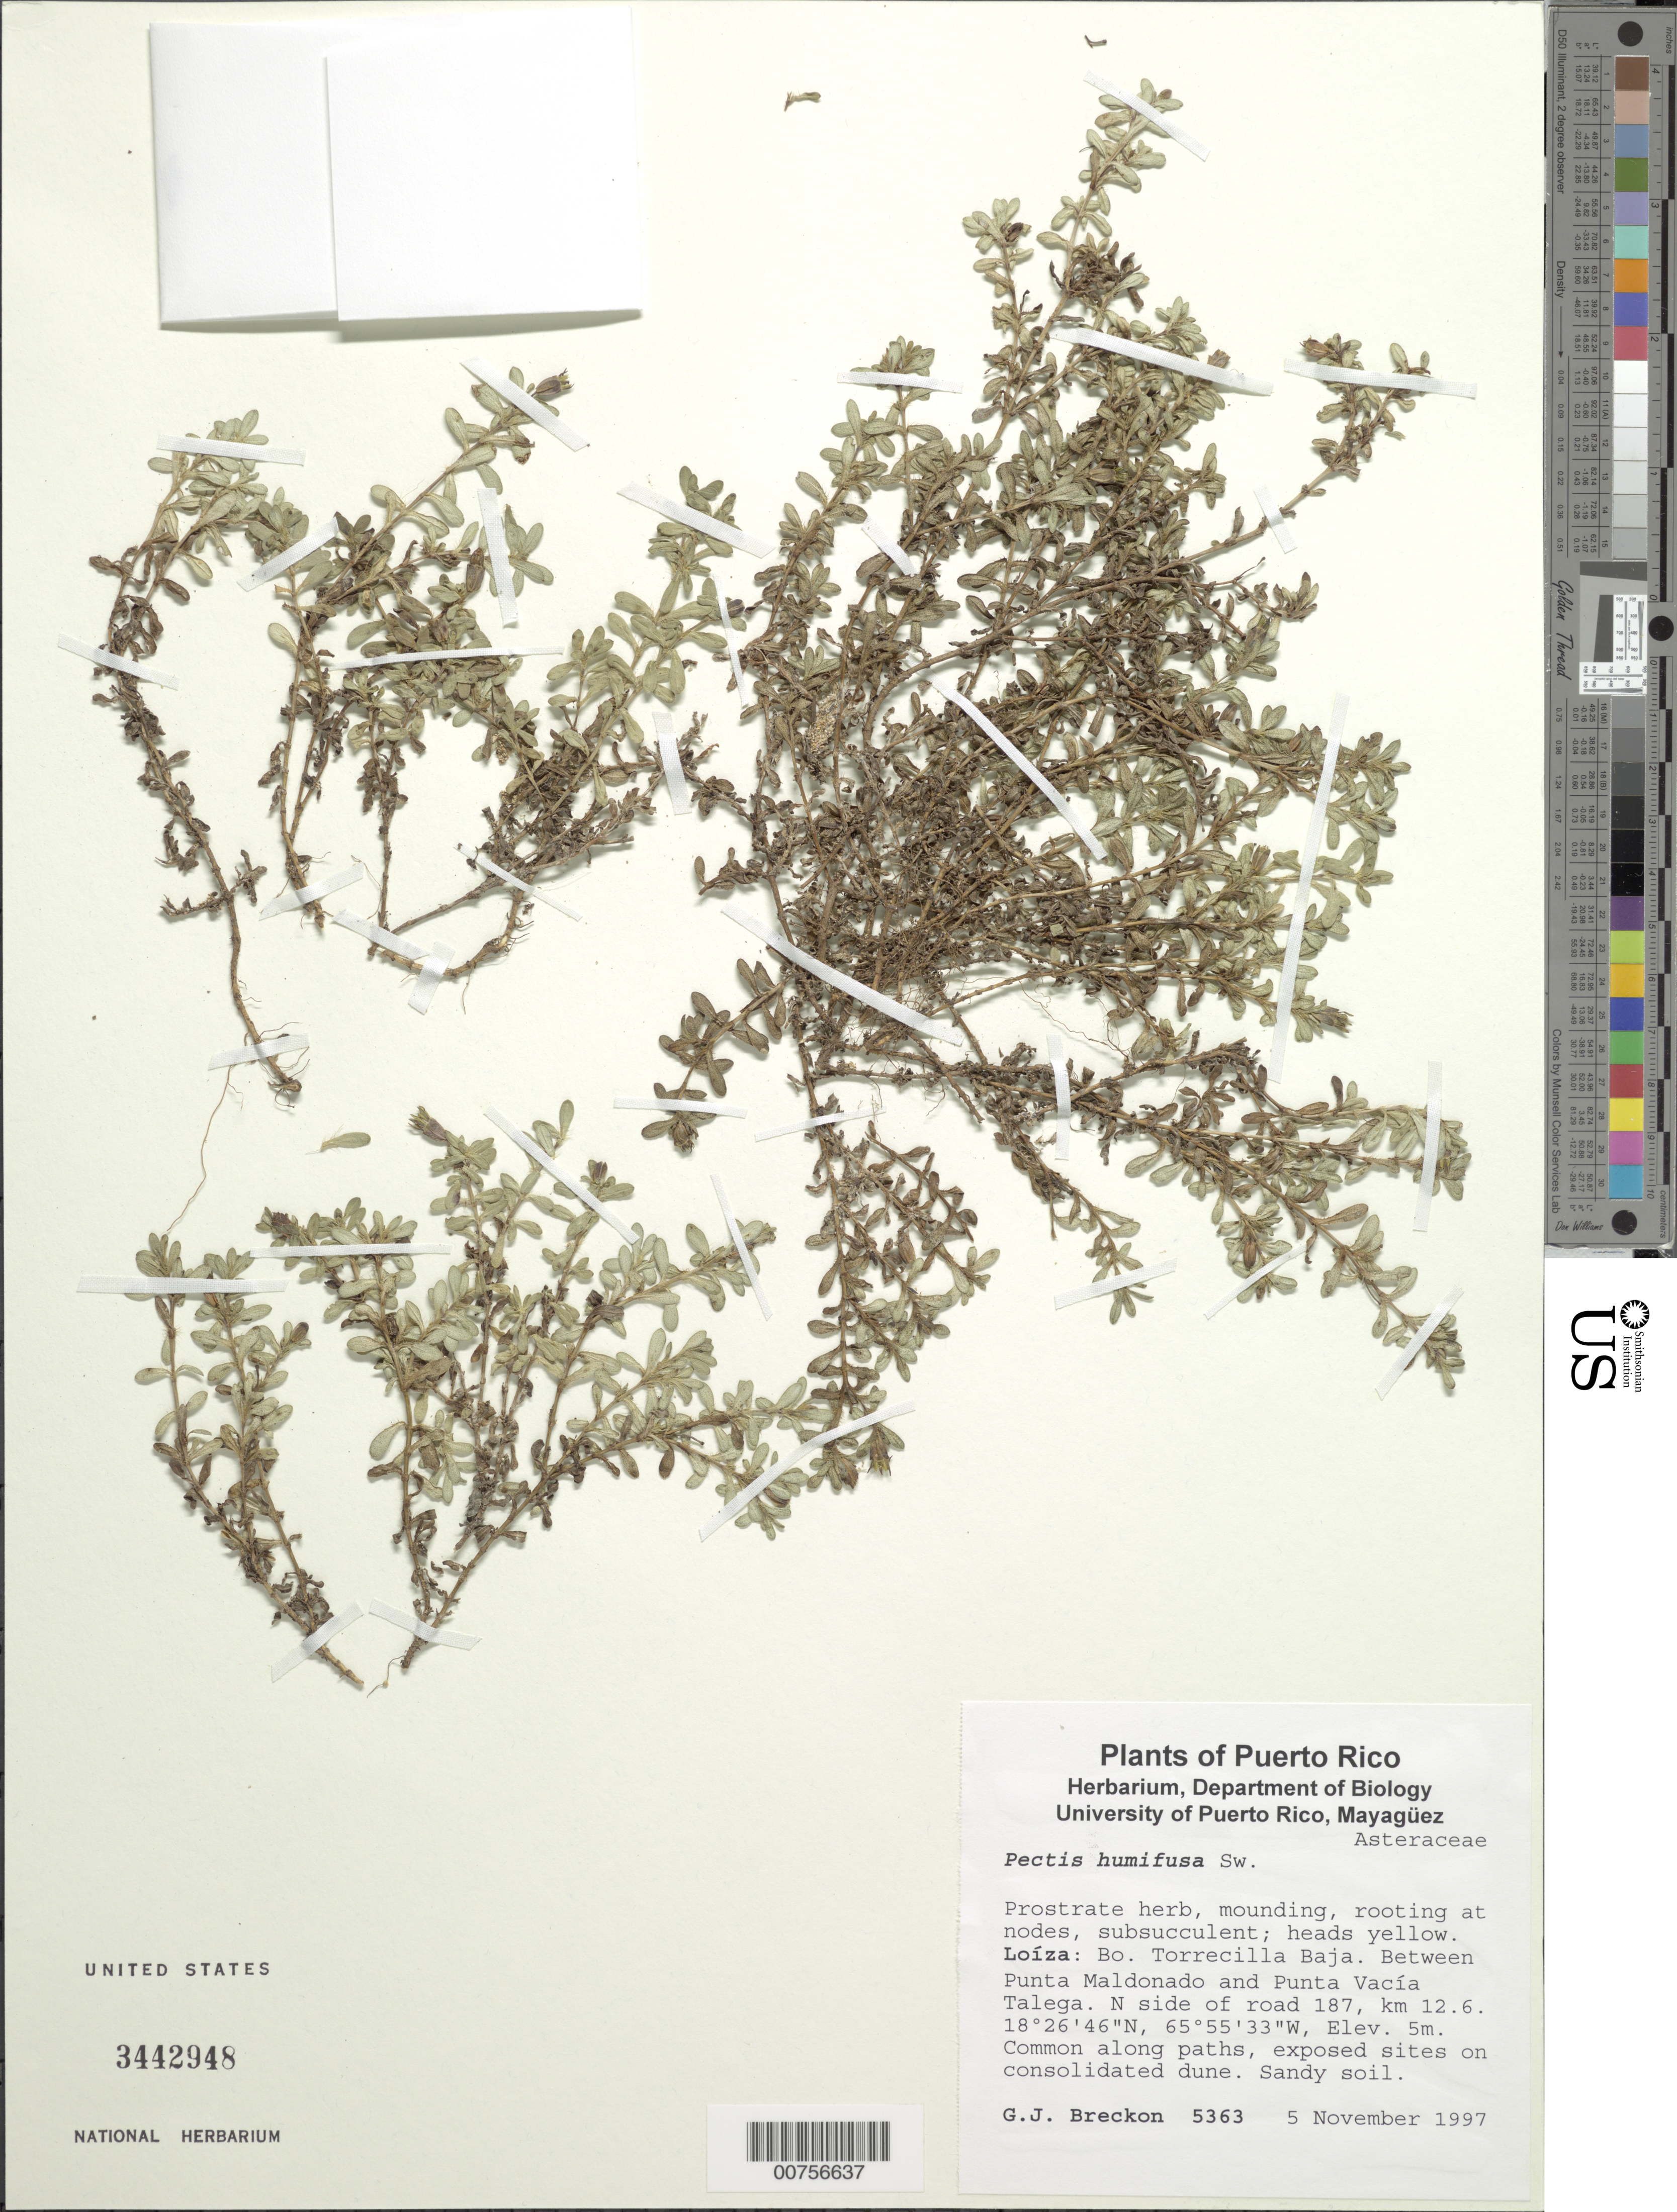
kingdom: Plantae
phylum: Tracheophyta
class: Magnoliopsida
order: Asterales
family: Asteraceae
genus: Pectis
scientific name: Pectis humifusa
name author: Sw.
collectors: G. J. Breckon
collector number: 5363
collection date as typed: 05 Nov 1997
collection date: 1997-11-05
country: Puerto Rico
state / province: Loíza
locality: Loíza: Bo. Torrecilla Baja. Between Punta Maldonado and Punta Vacía Talega. N side of road 187, km 12.6.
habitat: Common along paths, exposed sites on consolidated dune. Sandy soil.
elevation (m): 5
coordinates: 18.44611111, -65.92583333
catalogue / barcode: US 3442948